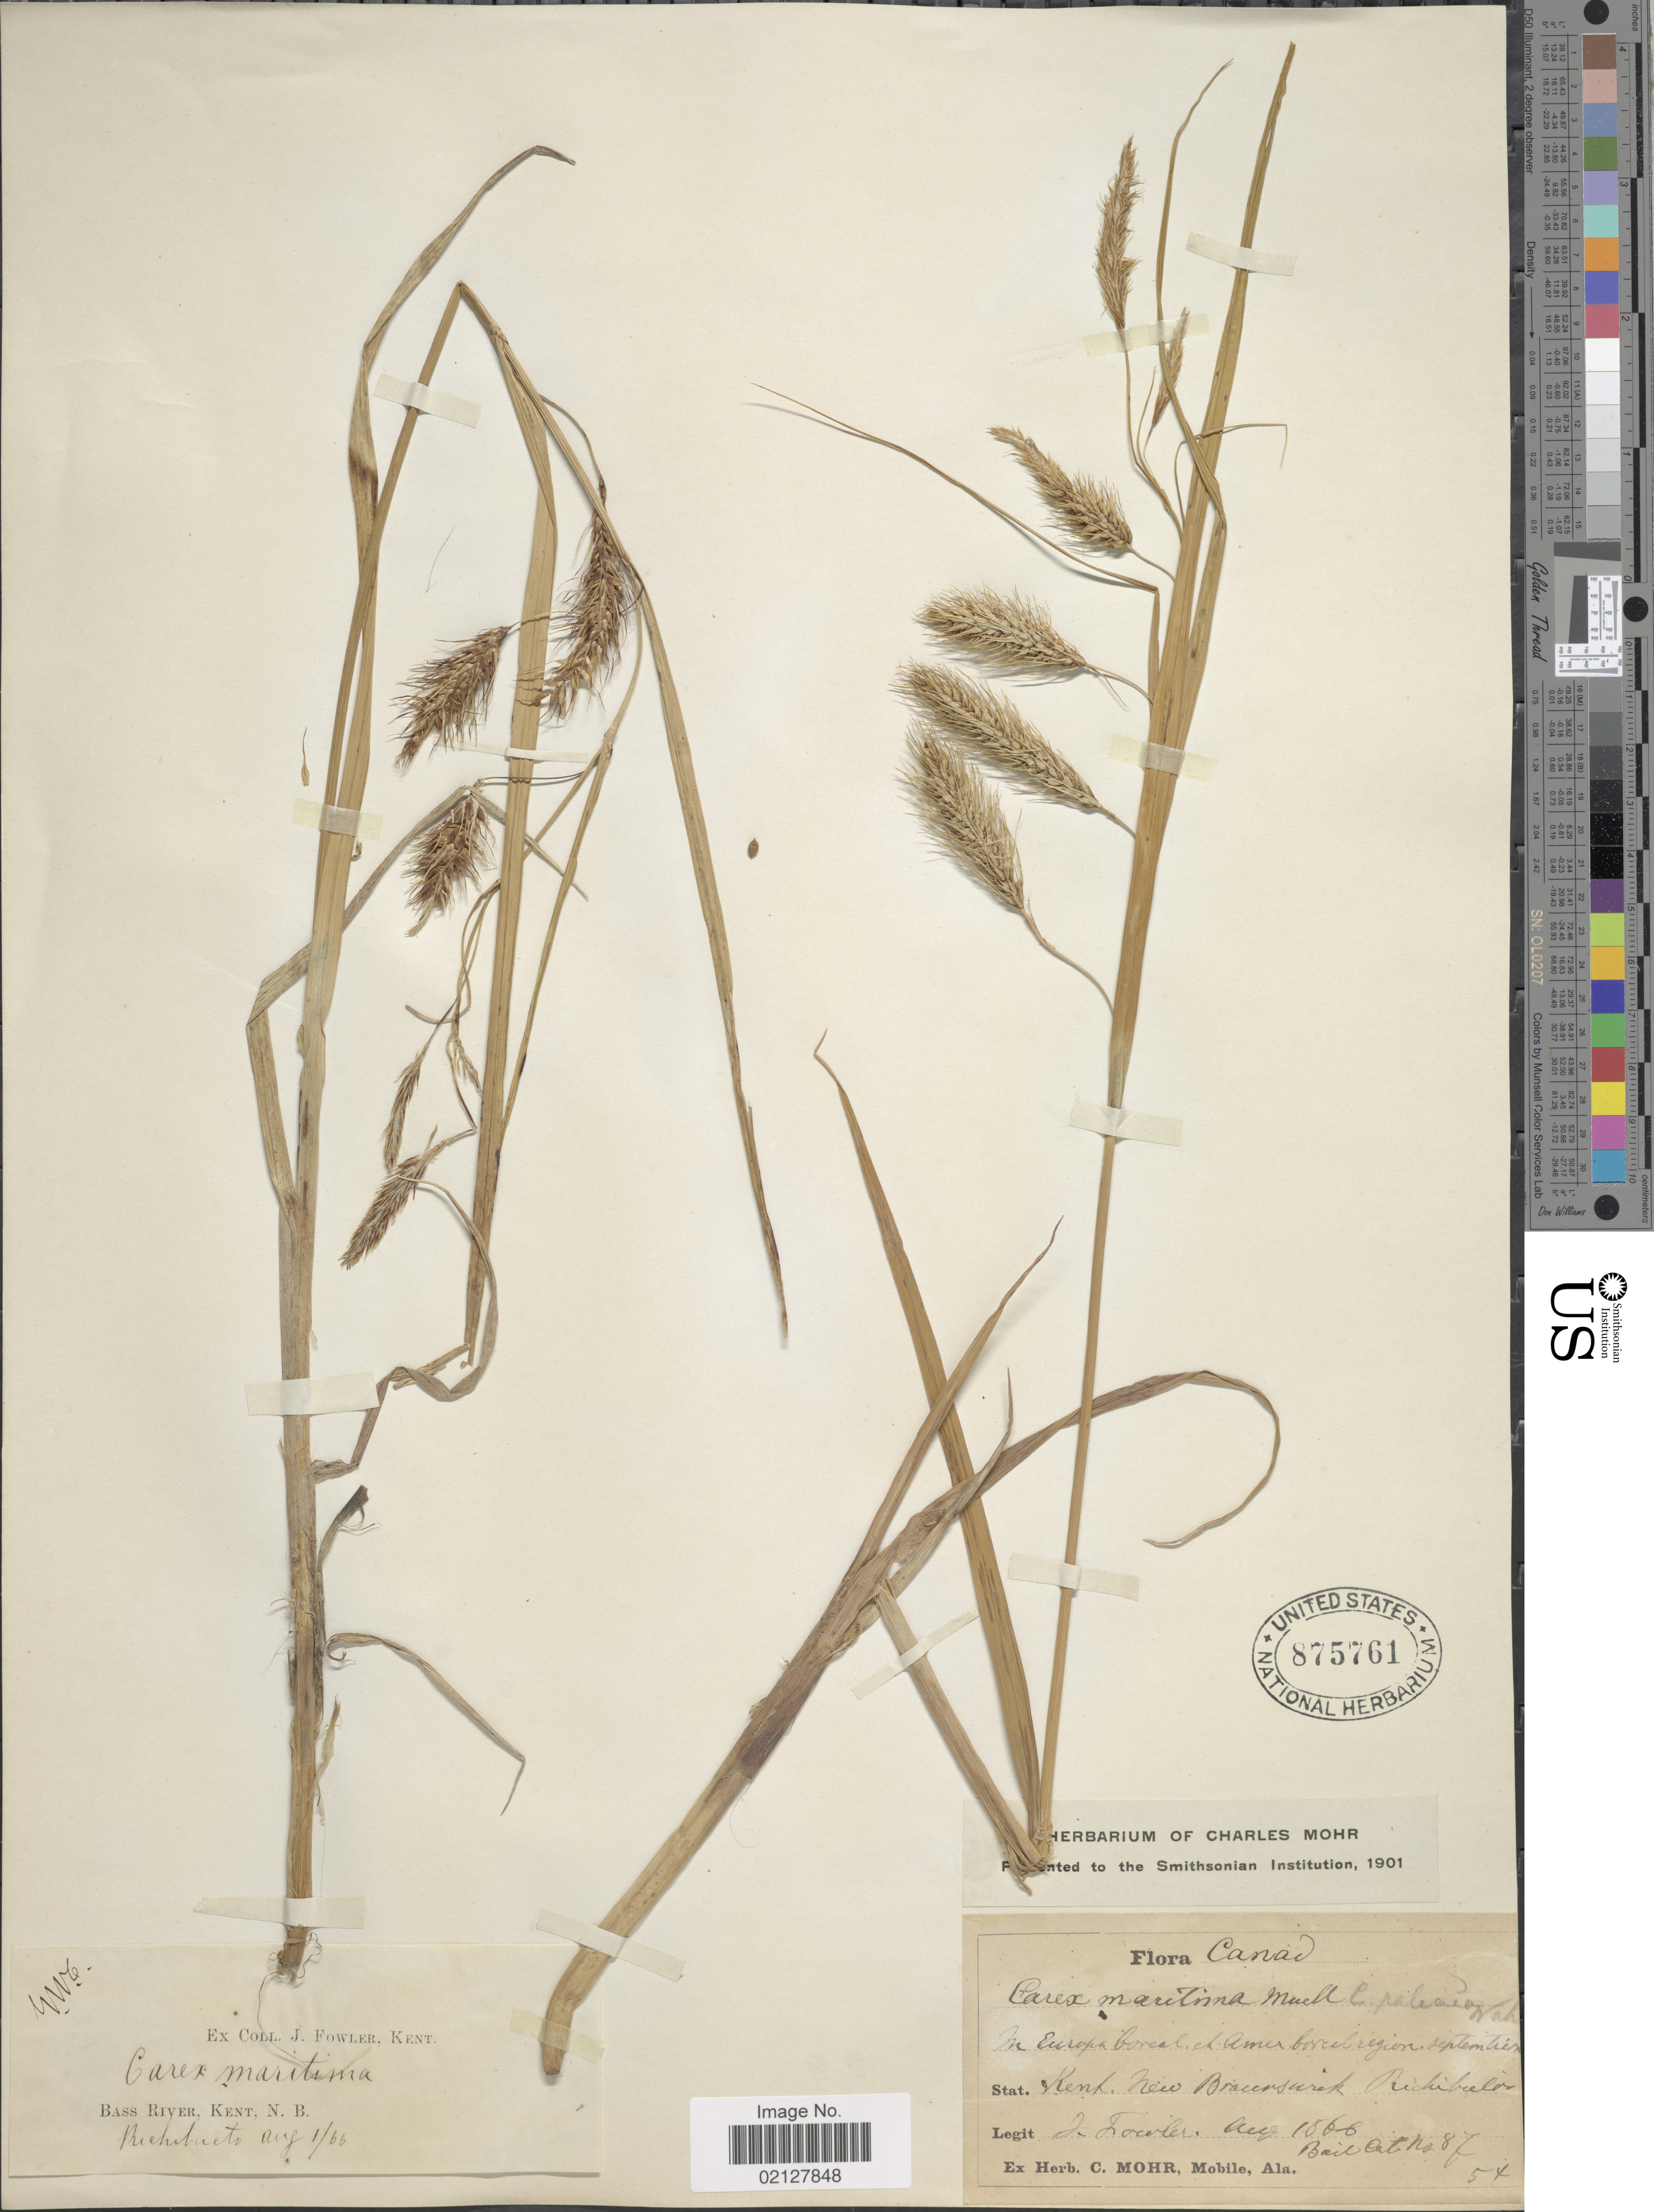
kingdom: Plantae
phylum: Tracheophyta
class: Liliopsida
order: Poales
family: Cyperaceae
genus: Carex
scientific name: Carex paleacea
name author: Schreb. ex Wahlenb.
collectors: J. P. Fowler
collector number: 87/54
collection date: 1866-08-01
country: Canada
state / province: New Brunswick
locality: Bass River, Kent.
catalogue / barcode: US 875761